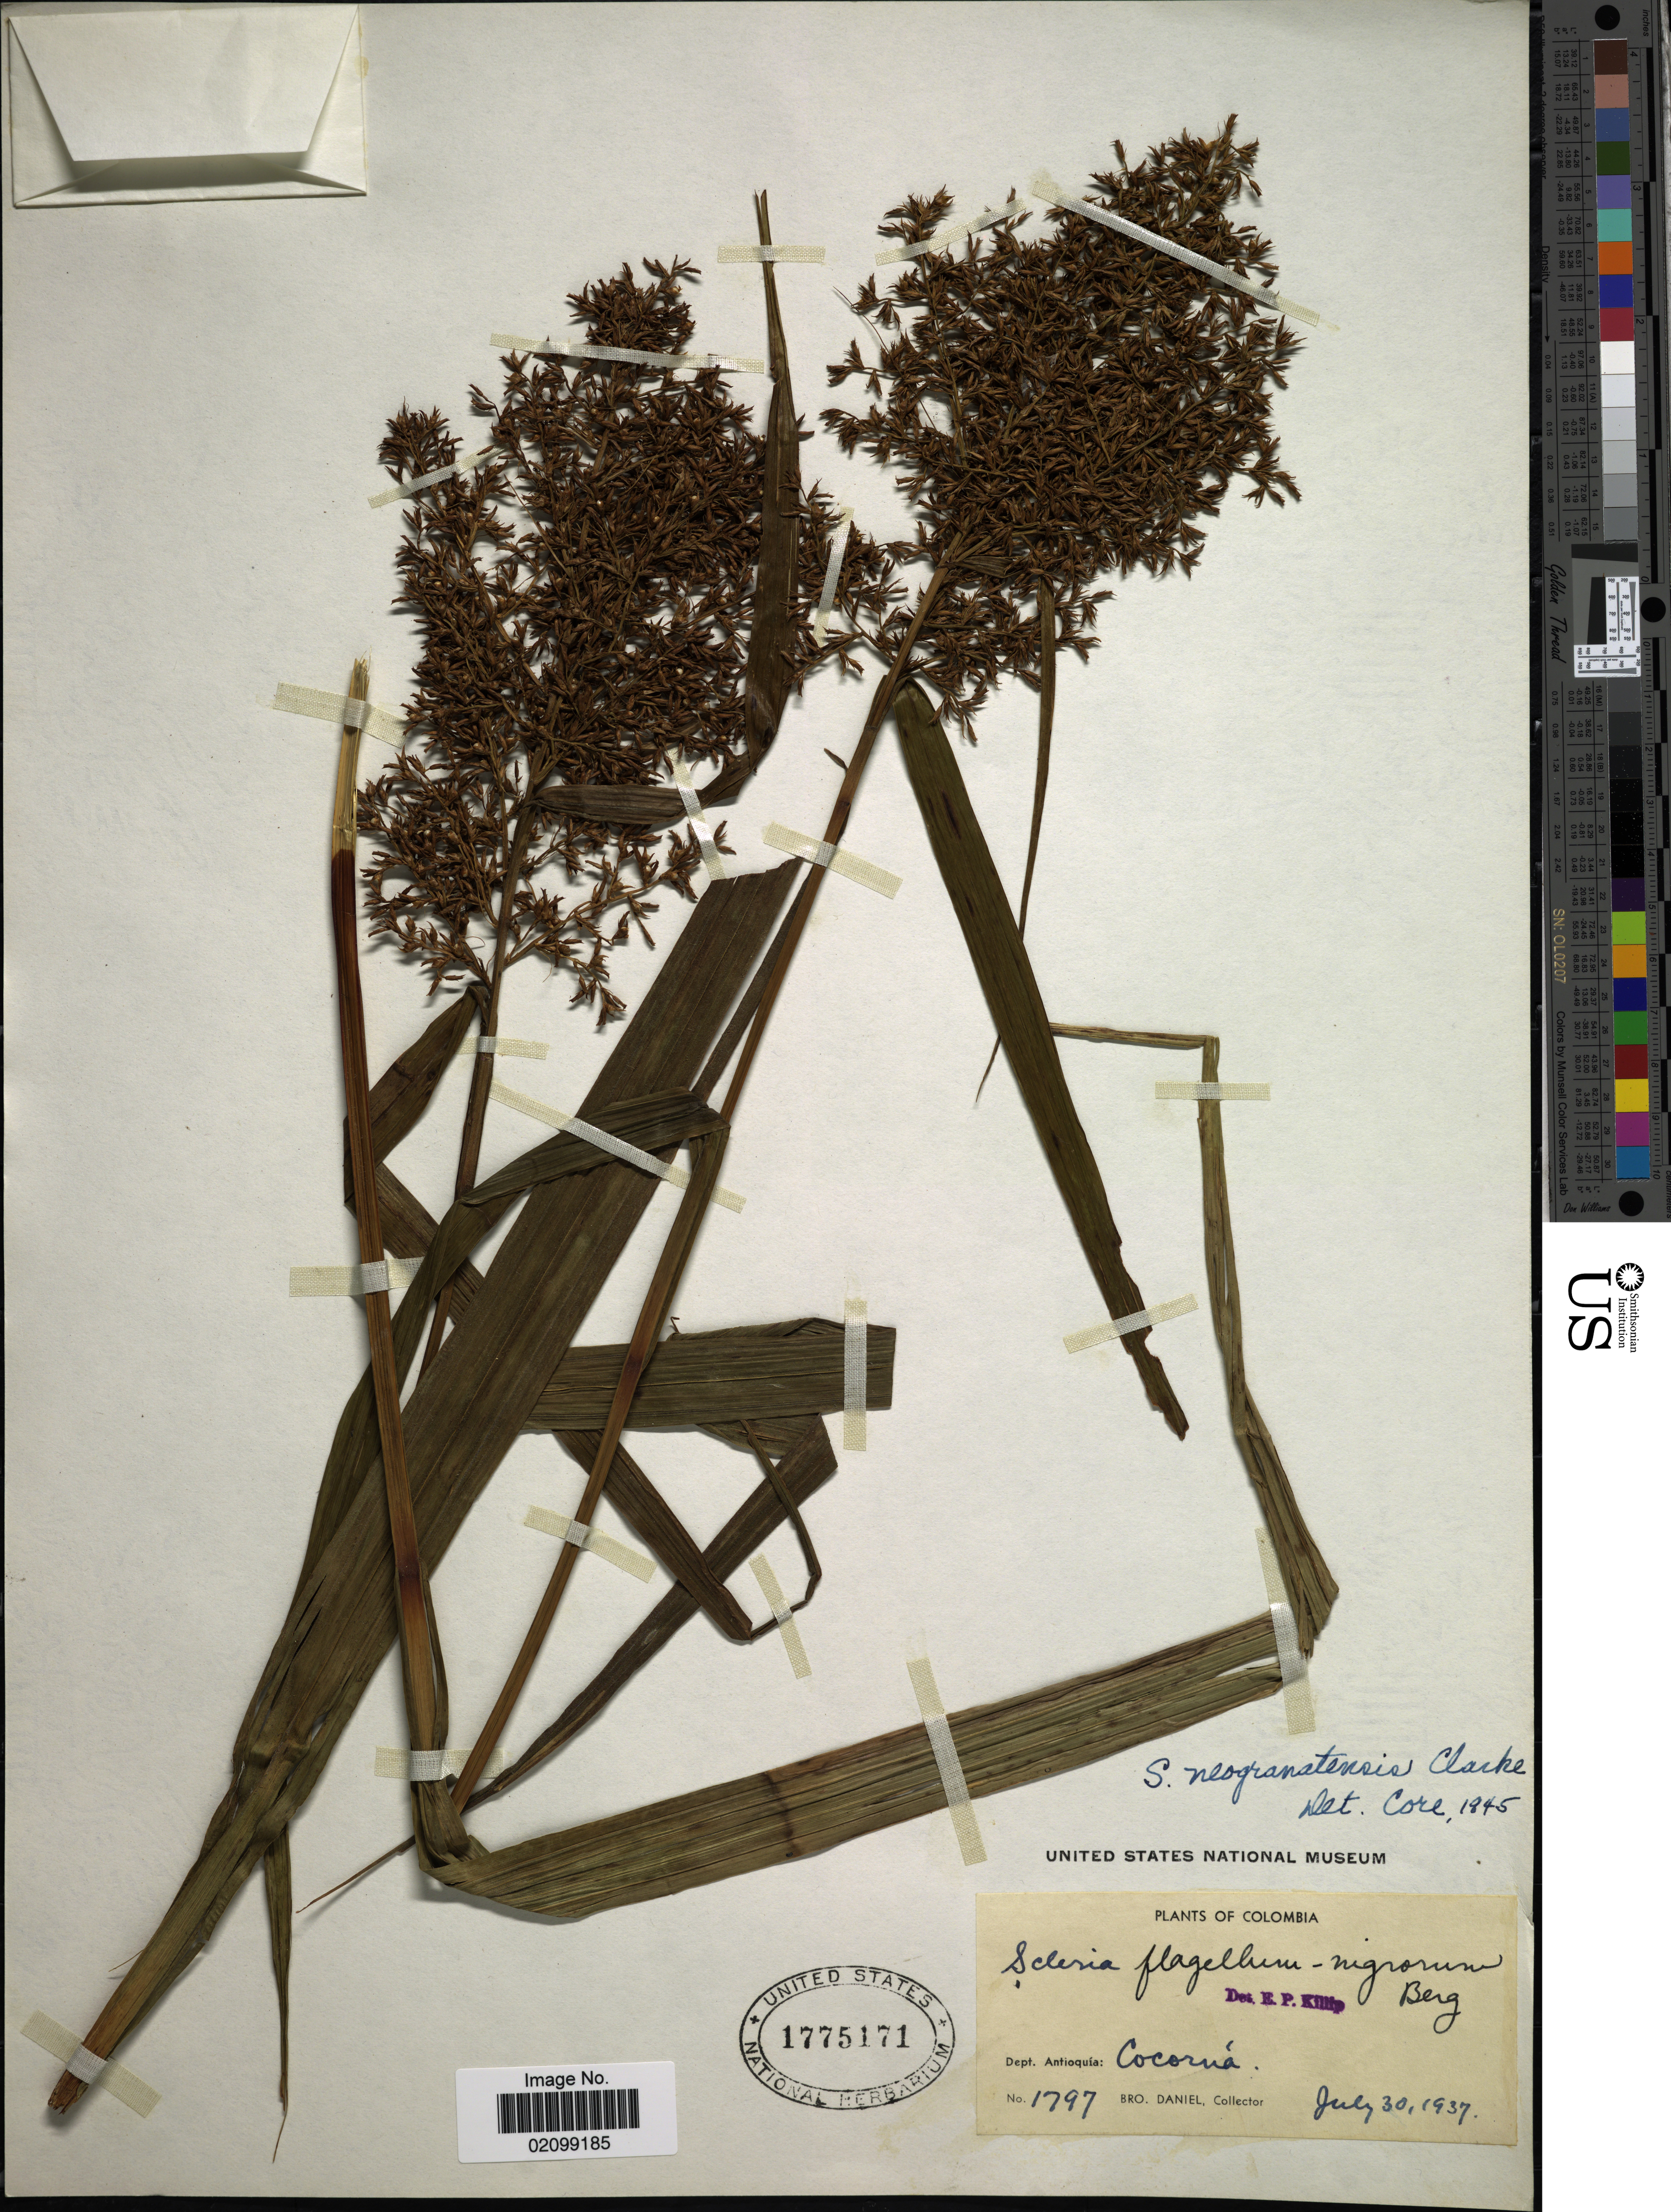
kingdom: Plantae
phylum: Tracheophyta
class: Liliopsida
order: Poales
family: Cyperaceae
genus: Scleria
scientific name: Scleria neogranatensis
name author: C.B. Clarke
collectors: Bro. Daniel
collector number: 1797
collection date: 1937-07-30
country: Colombia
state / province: Antioquia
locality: Dept. Antioquia: Cocorua.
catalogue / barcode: US 1775171